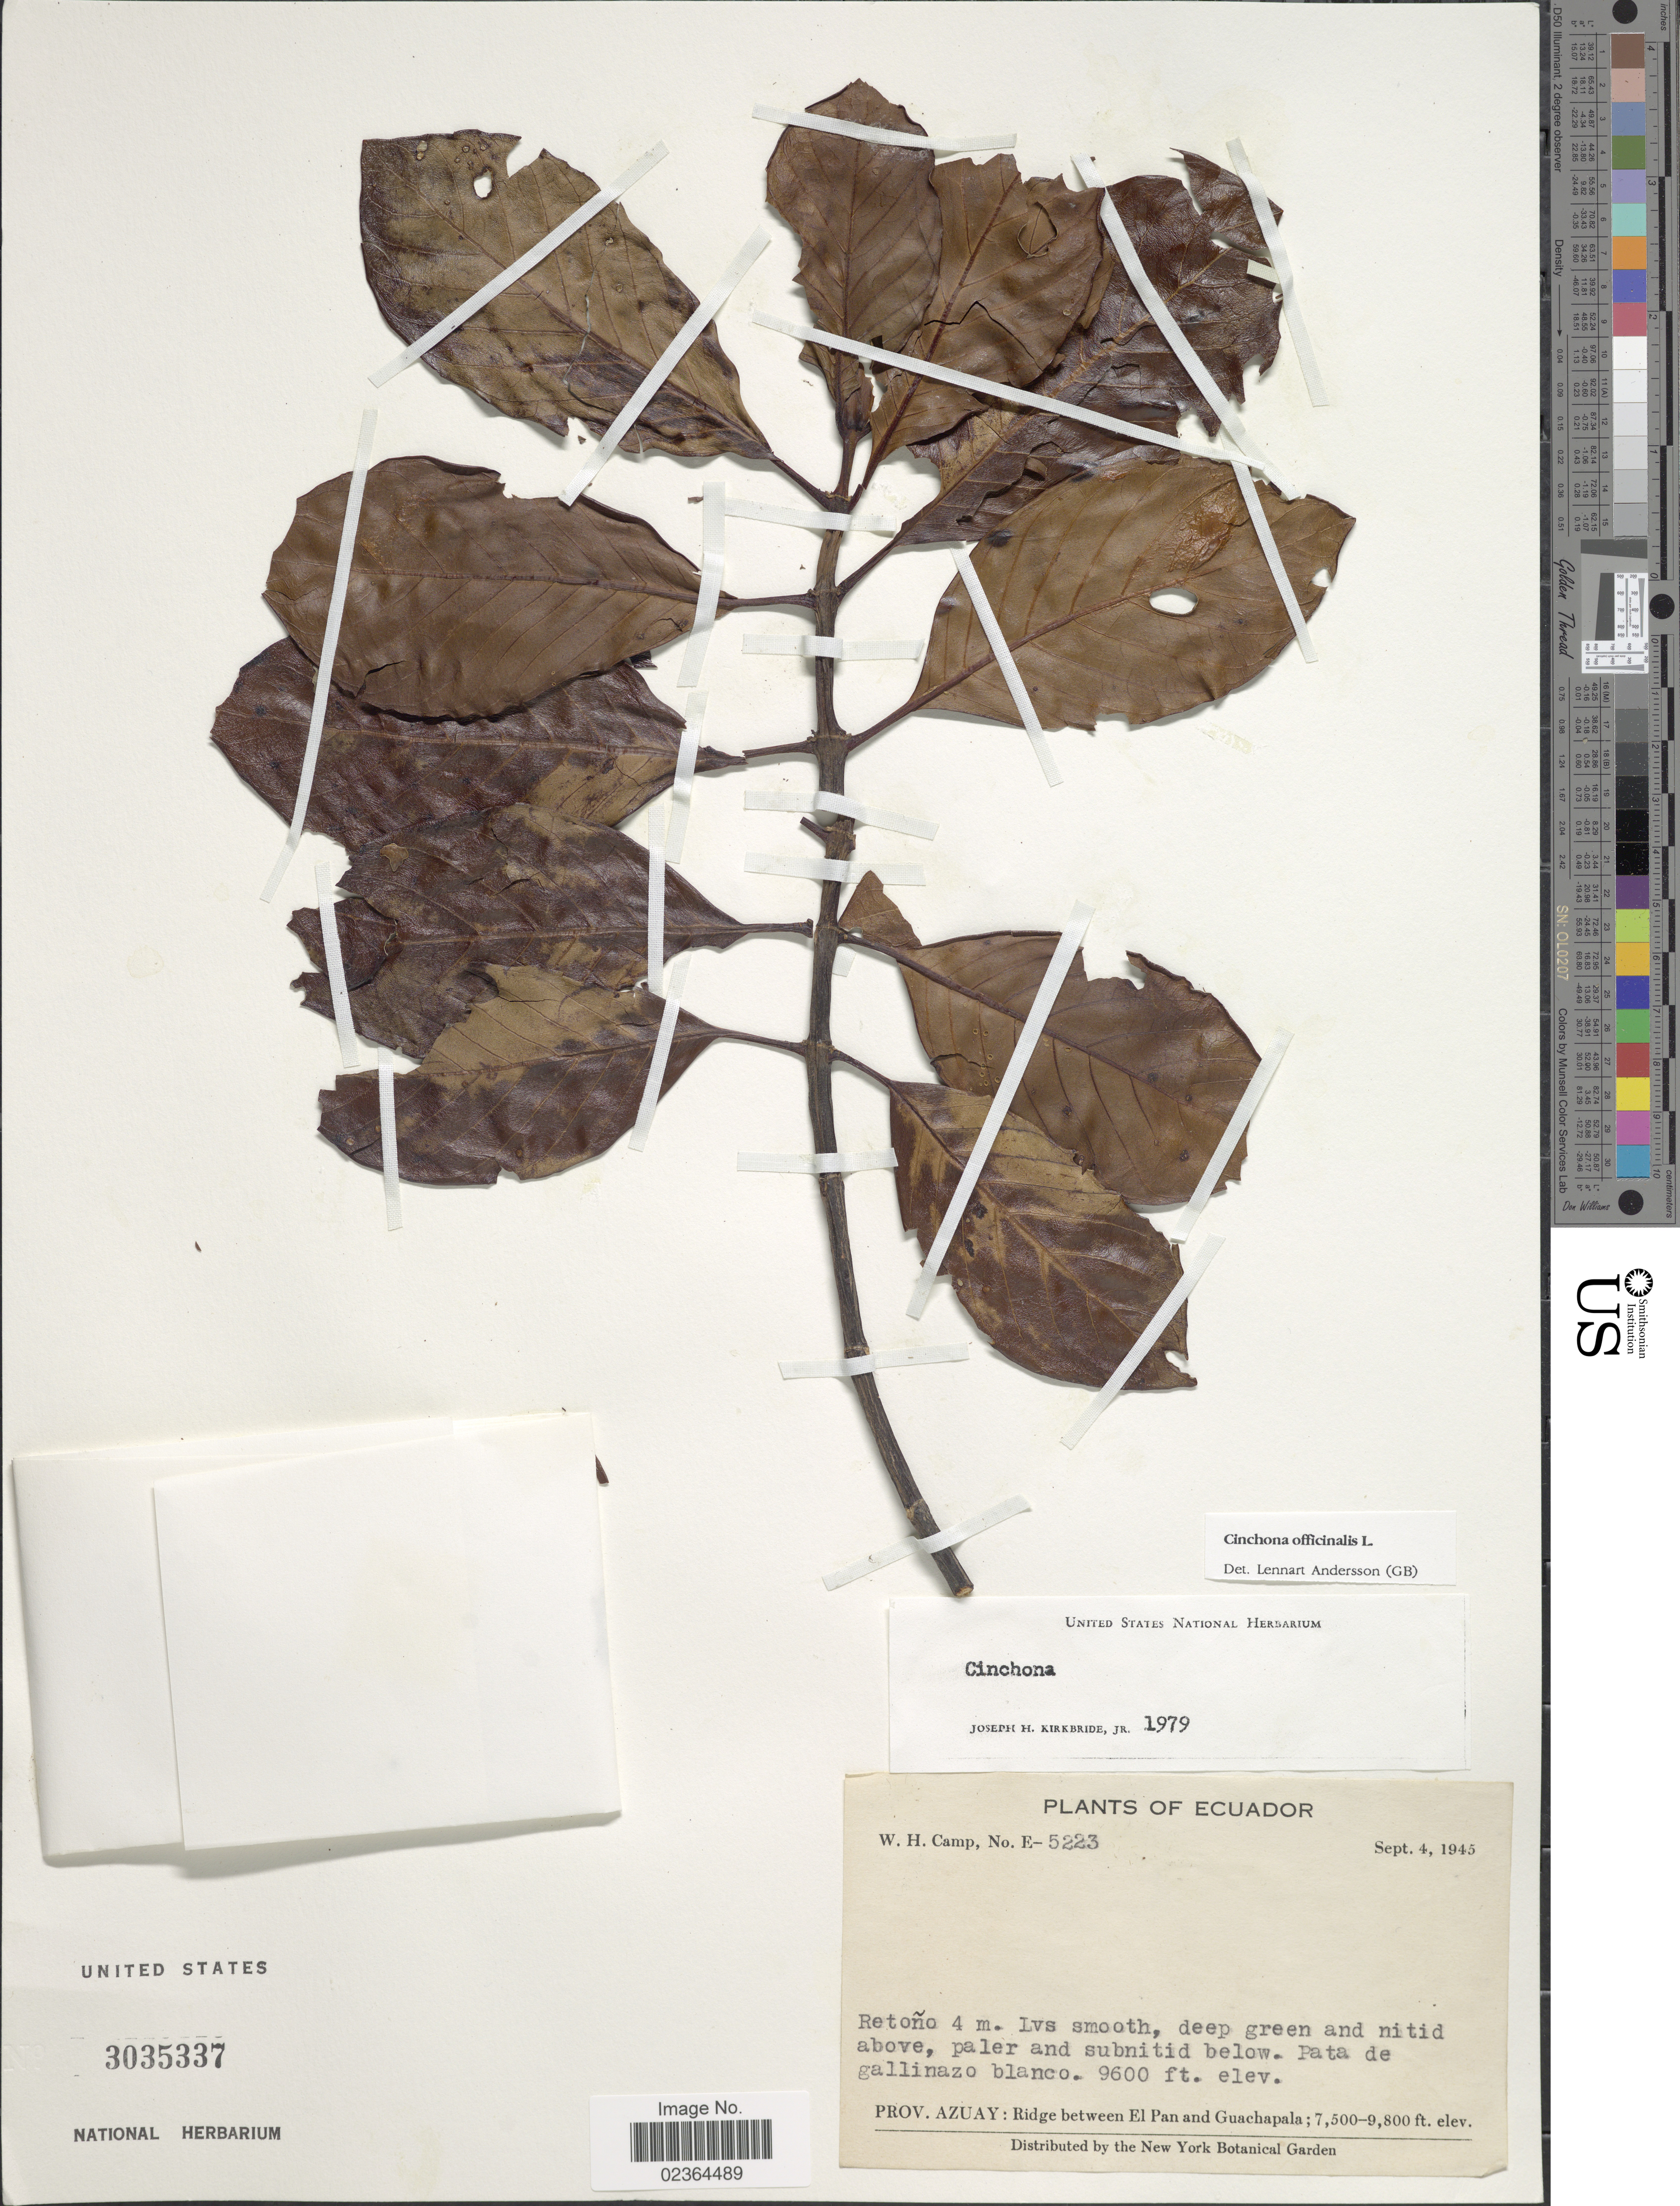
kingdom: Plantae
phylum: Tracheophyta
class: Magnoliopsida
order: Gentianales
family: Rubiaceae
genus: Cinchona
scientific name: Cinchona officinalis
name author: L.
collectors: W. H. Camp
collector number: E-5223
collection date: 1945-09-04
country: Ecuador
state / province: Azuay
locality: Prov. Azuay: Ridge between El Pan and Guachapala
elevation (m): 2926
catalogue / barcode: US 3035337